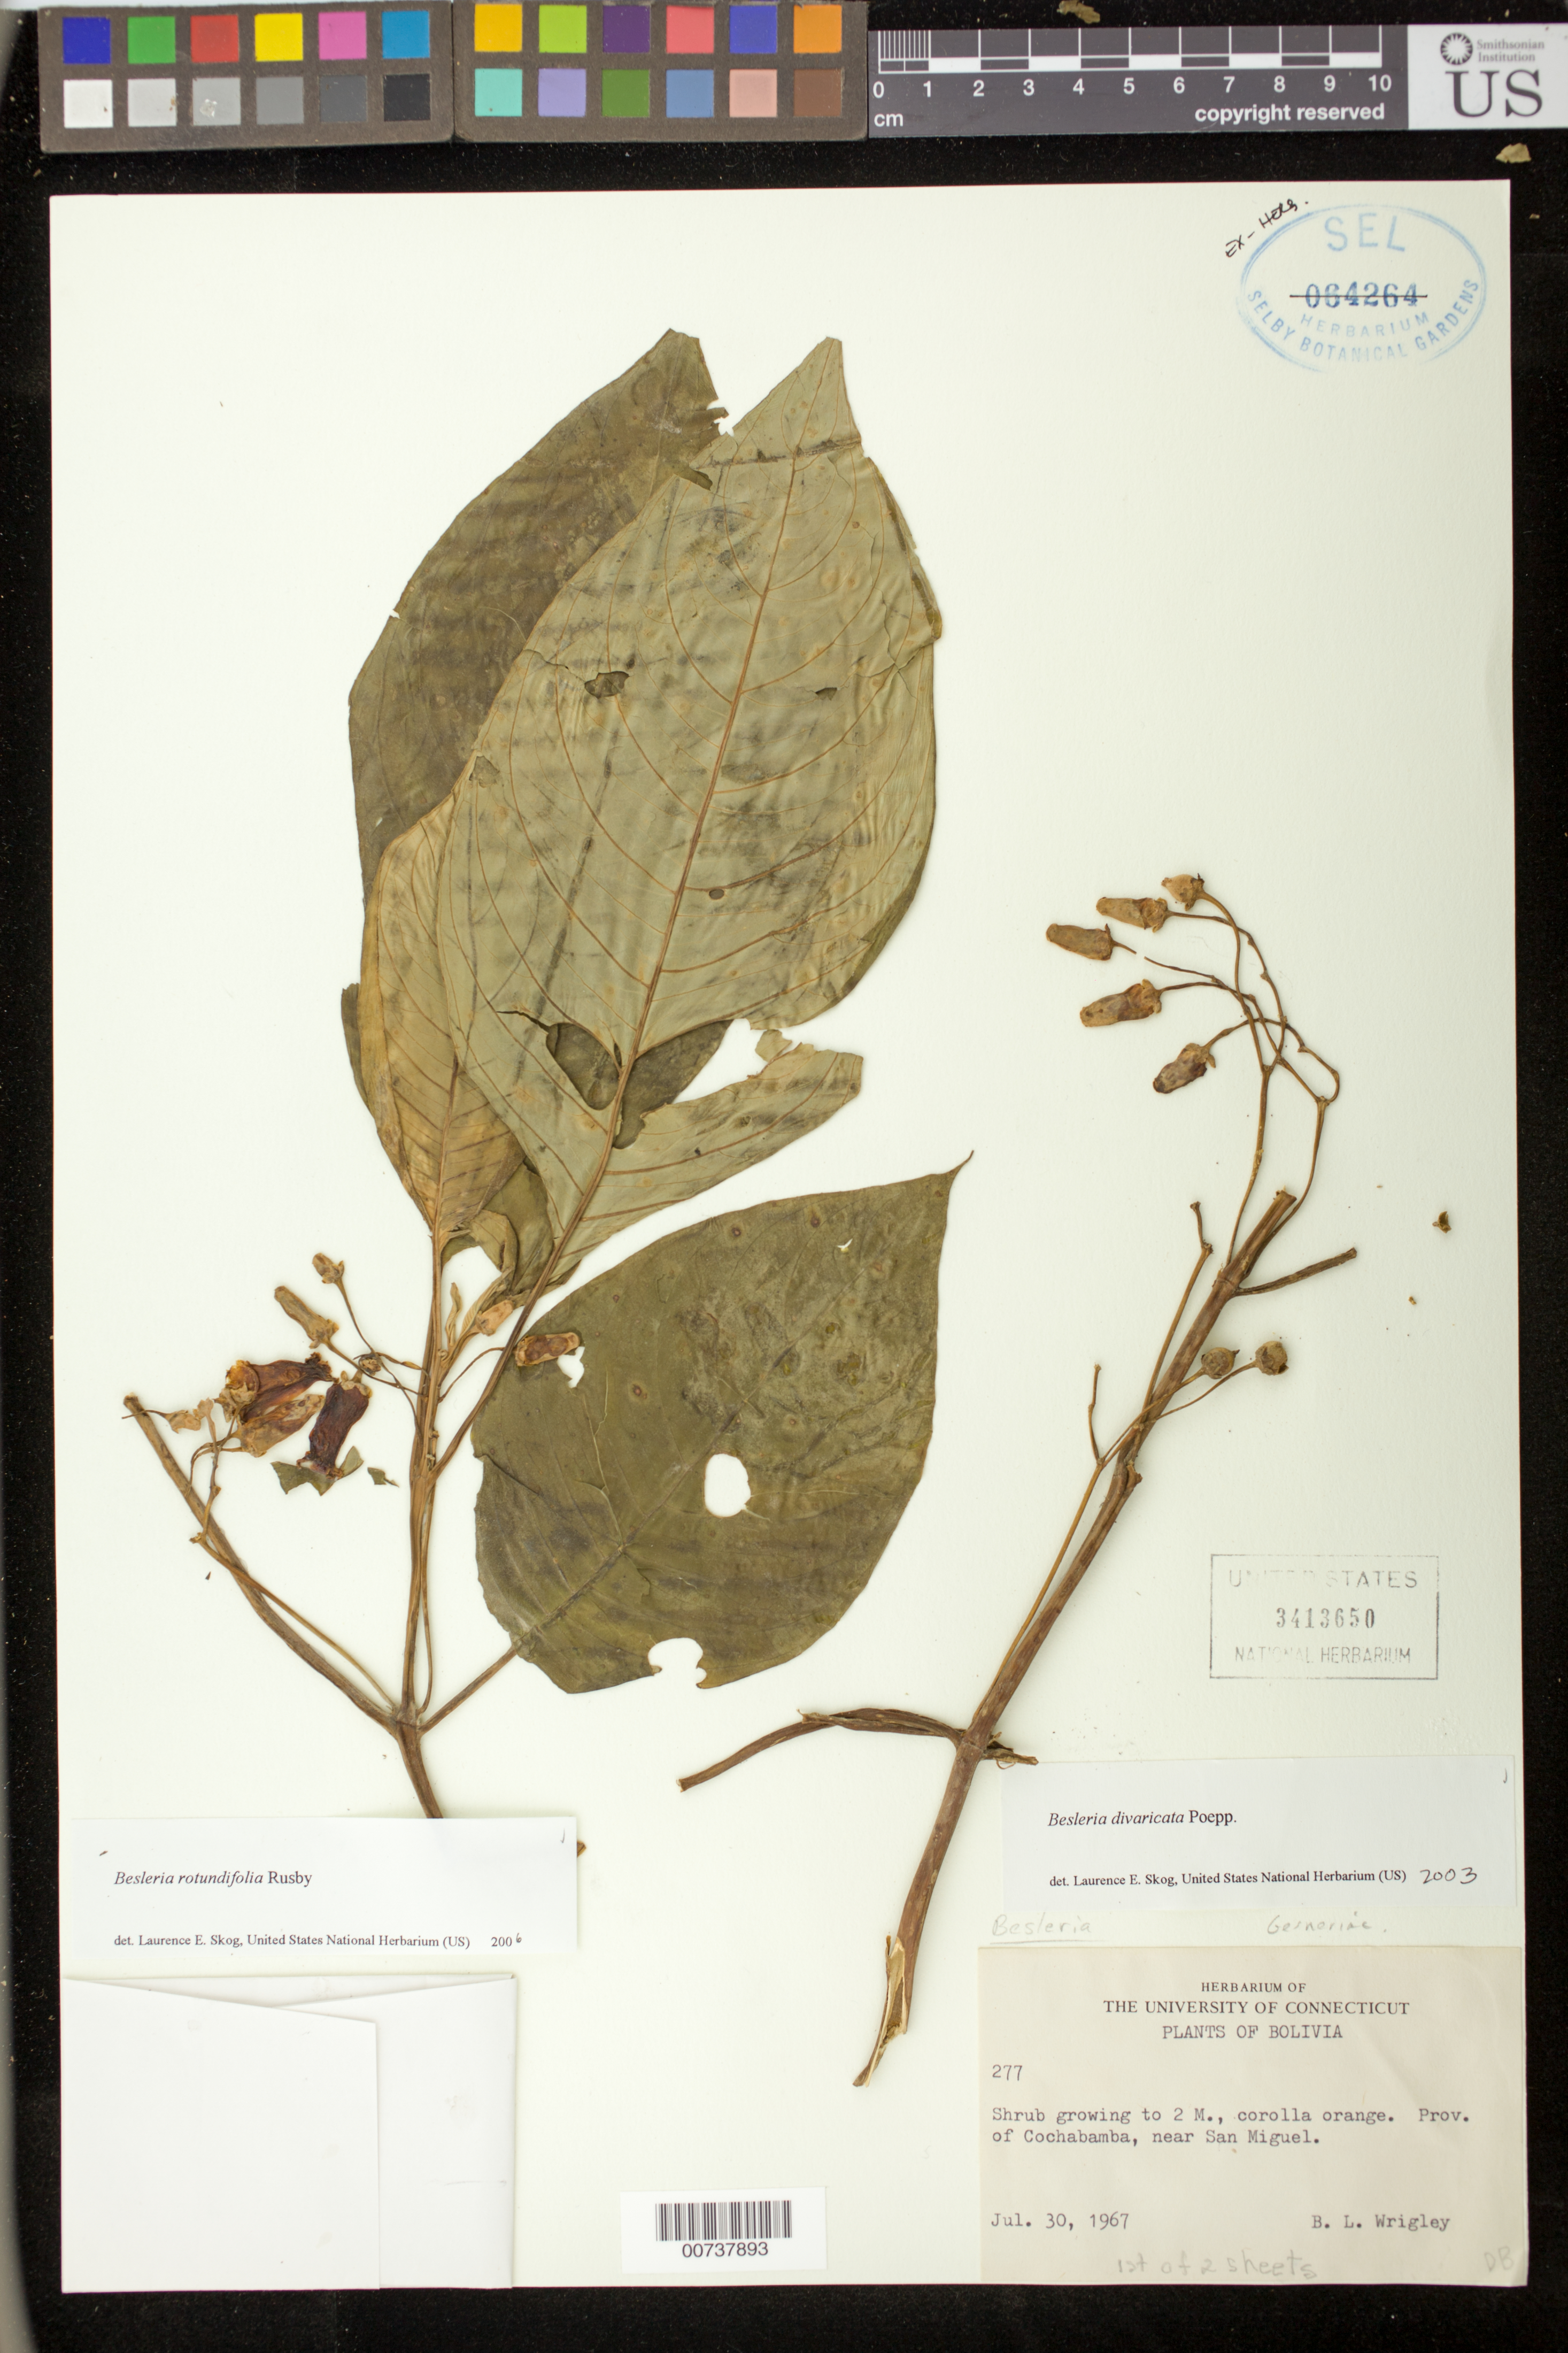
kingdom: Plantae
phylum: Tracheophyta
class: Magnoliopsida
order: Lamiales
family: Gesneriaceae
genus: Besleria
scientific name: Besleria rotundifolia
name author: Rusby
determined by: Skog, Laurence E.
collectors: B. L. Wrigley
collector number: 277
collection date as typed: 30 Jul 1967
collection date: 1967-07-30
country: Bolivia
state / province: Cochabamba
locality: near San Miguel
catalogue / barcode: US 3413650